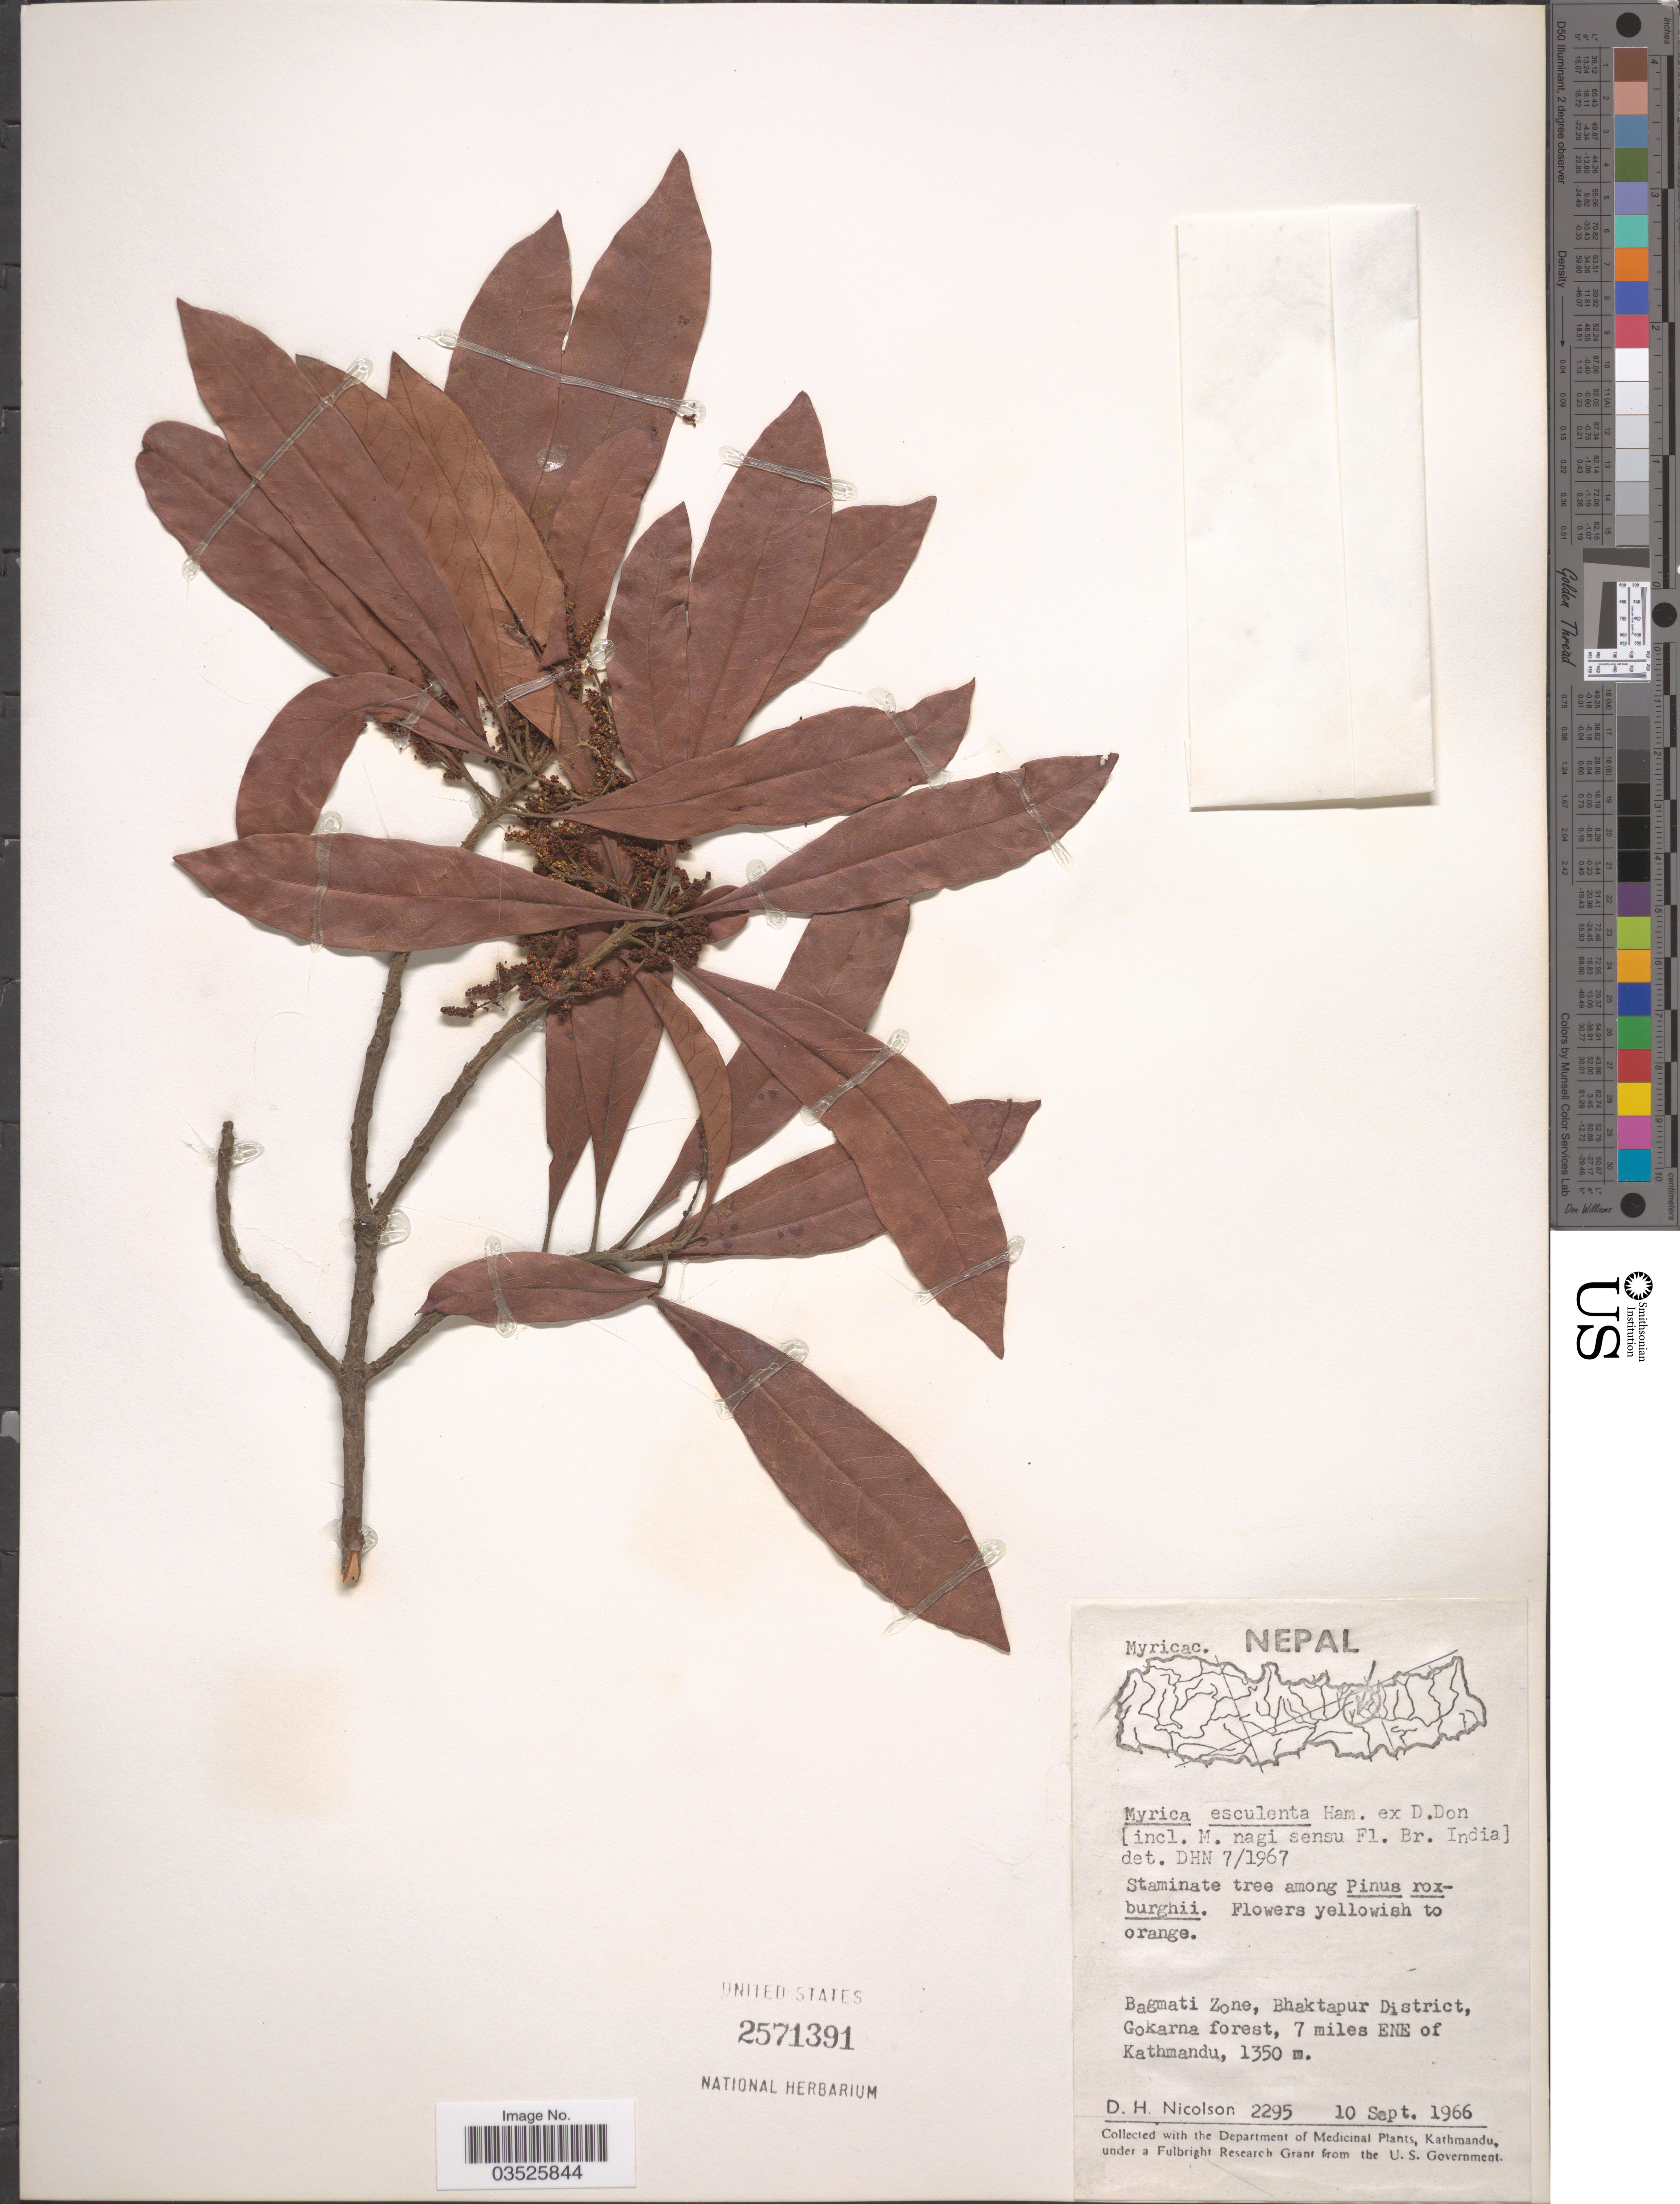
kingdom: Plantae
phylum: Tracheophyta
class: Magnoliopsida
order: Fagales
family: Myricaceae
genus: Morella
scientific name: Morella esculenta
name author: (Buch.-Ham. ex D. Don) I.M. Turner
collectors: D. H. Nicolson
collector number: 2295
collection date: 1966-09-10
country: Nepal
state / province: Bagmati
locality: Bagmati Zone, Bhaktapur District, Gokarna forest, 7 miles ENE of Kathmandu.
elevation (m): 1350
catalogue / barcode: US 2571391